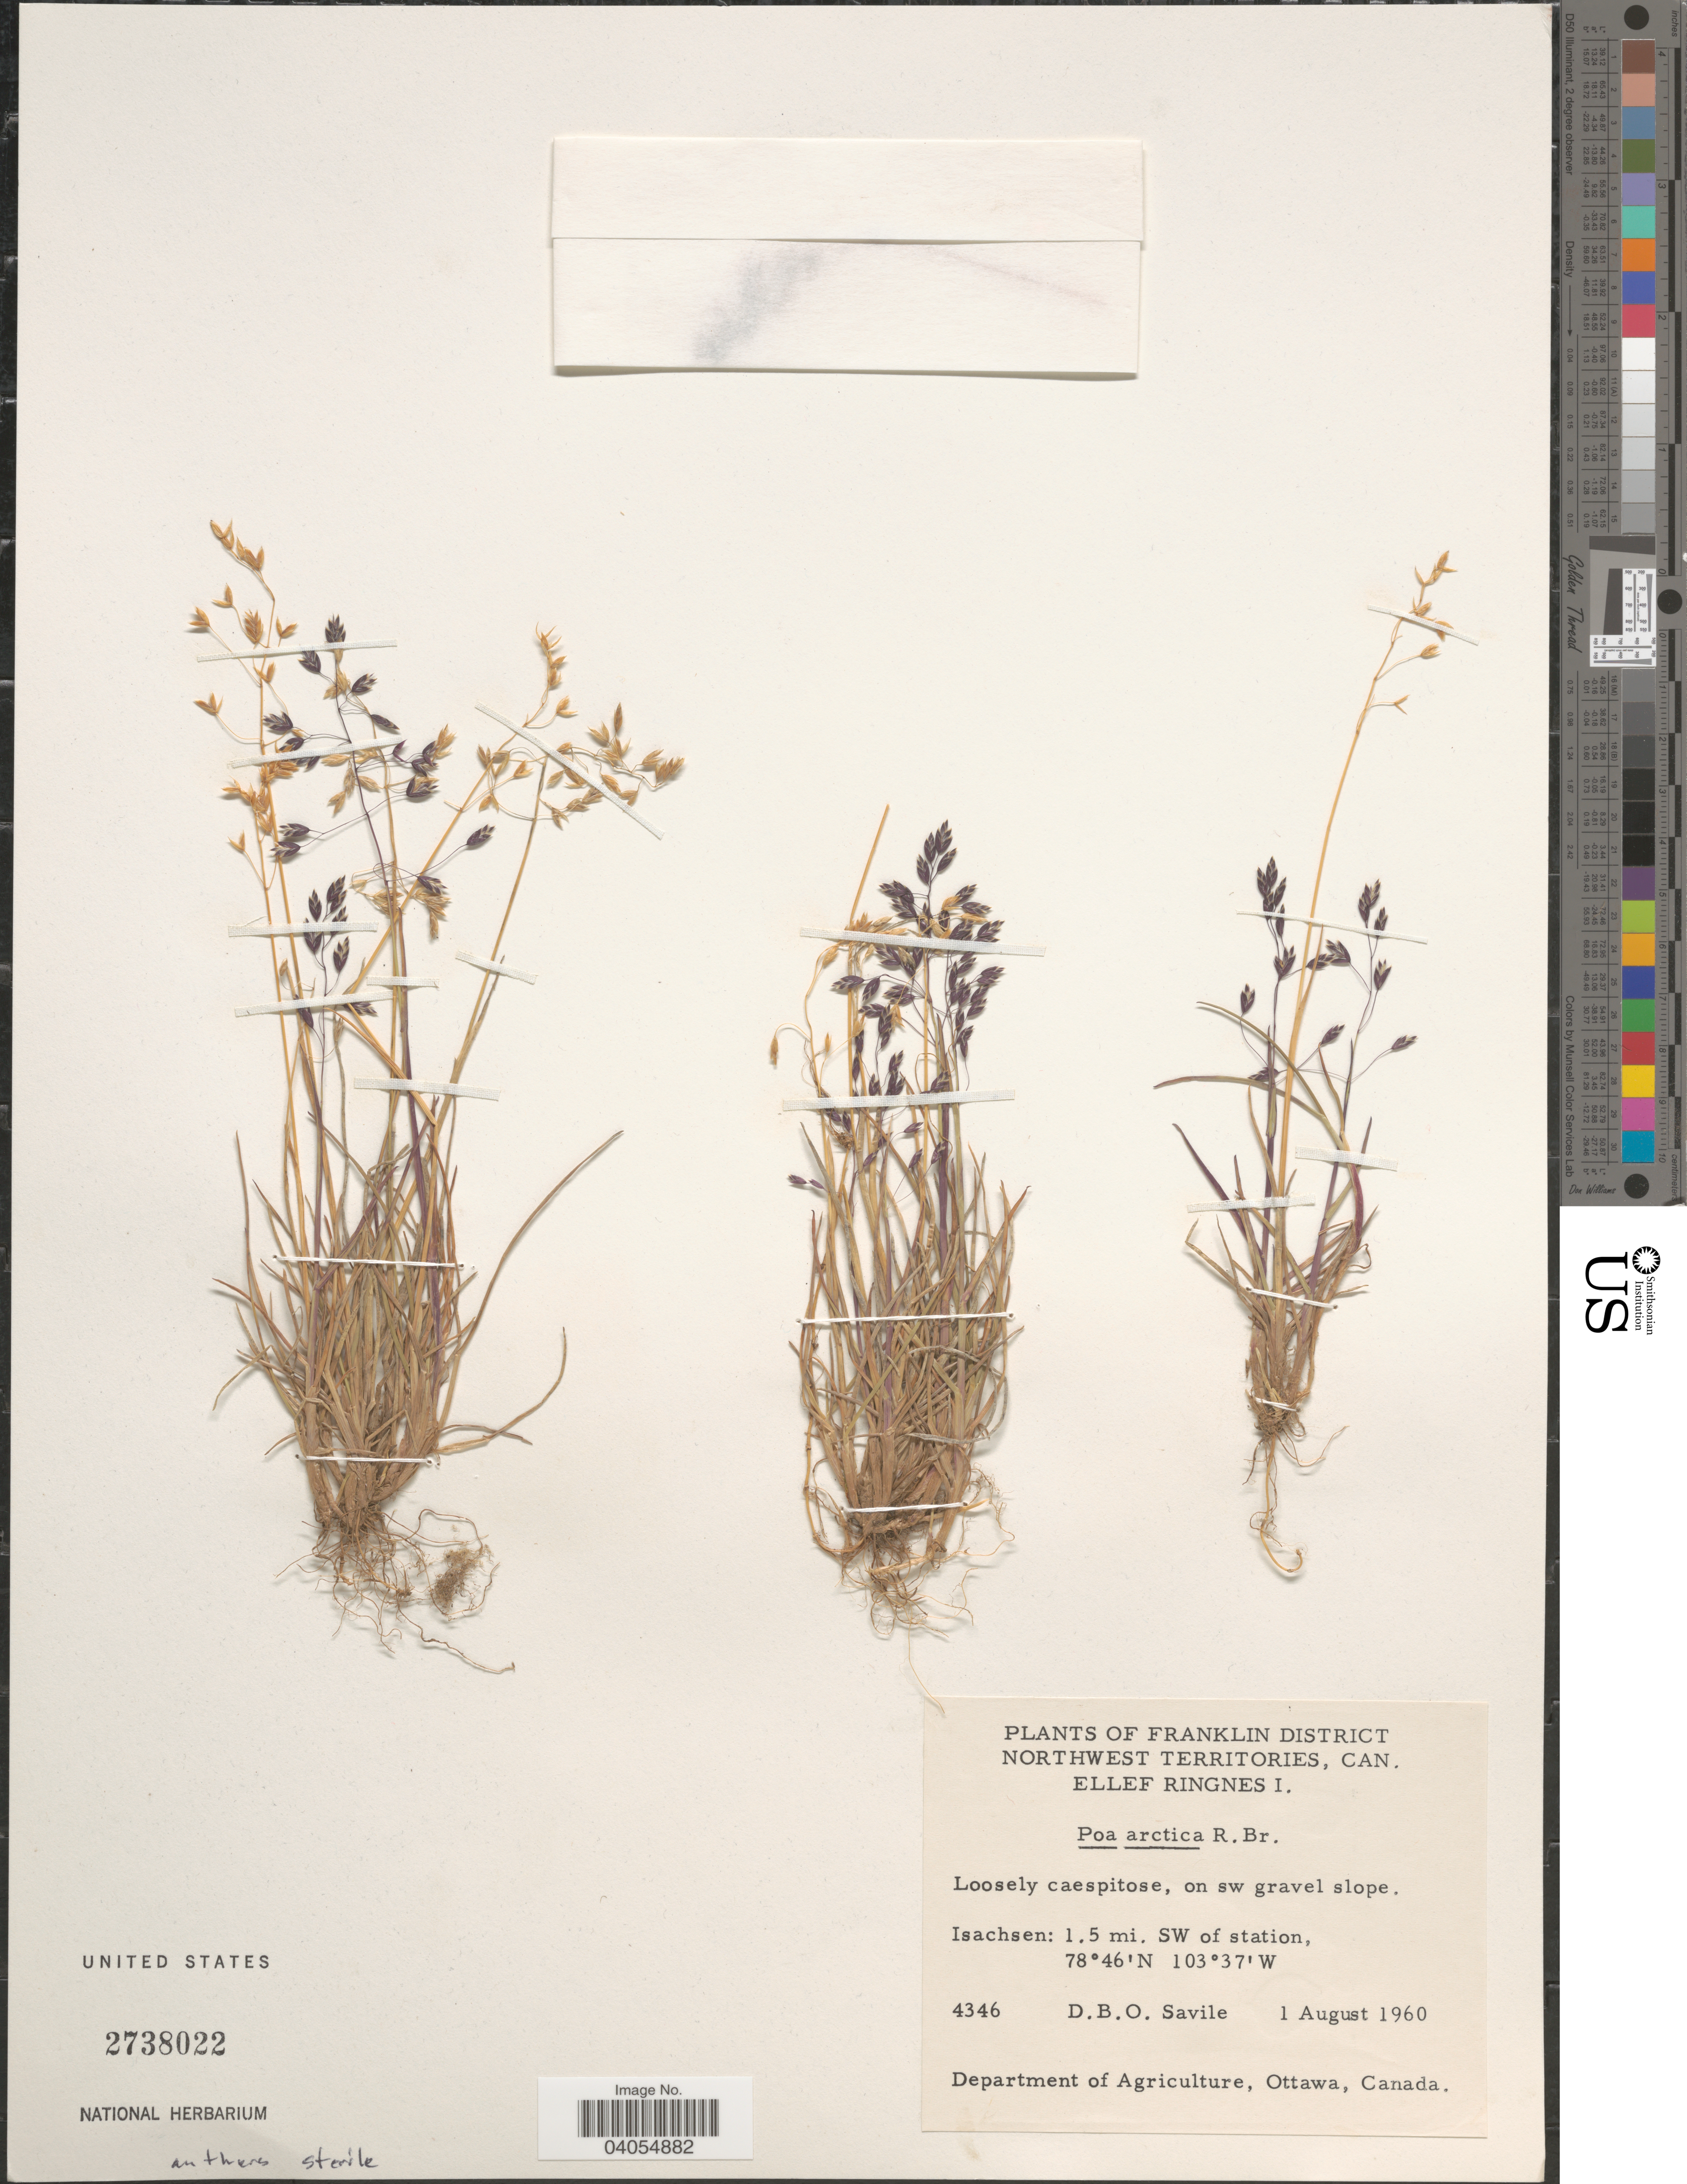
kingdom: Plantae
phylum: Tracheophyta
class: Liliopsida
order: Poales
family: Poaceae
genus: Poa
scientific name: Poa arctica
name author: R. Br.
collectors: D. Savile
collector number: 4346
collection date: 1960-08-01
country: Canada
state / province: Northwest Territories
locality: Franklin District. Ellef Ringnes I. On sw gravel slope. Isachsen: 1.5 mi. SW of station.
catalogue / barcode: US 2738022